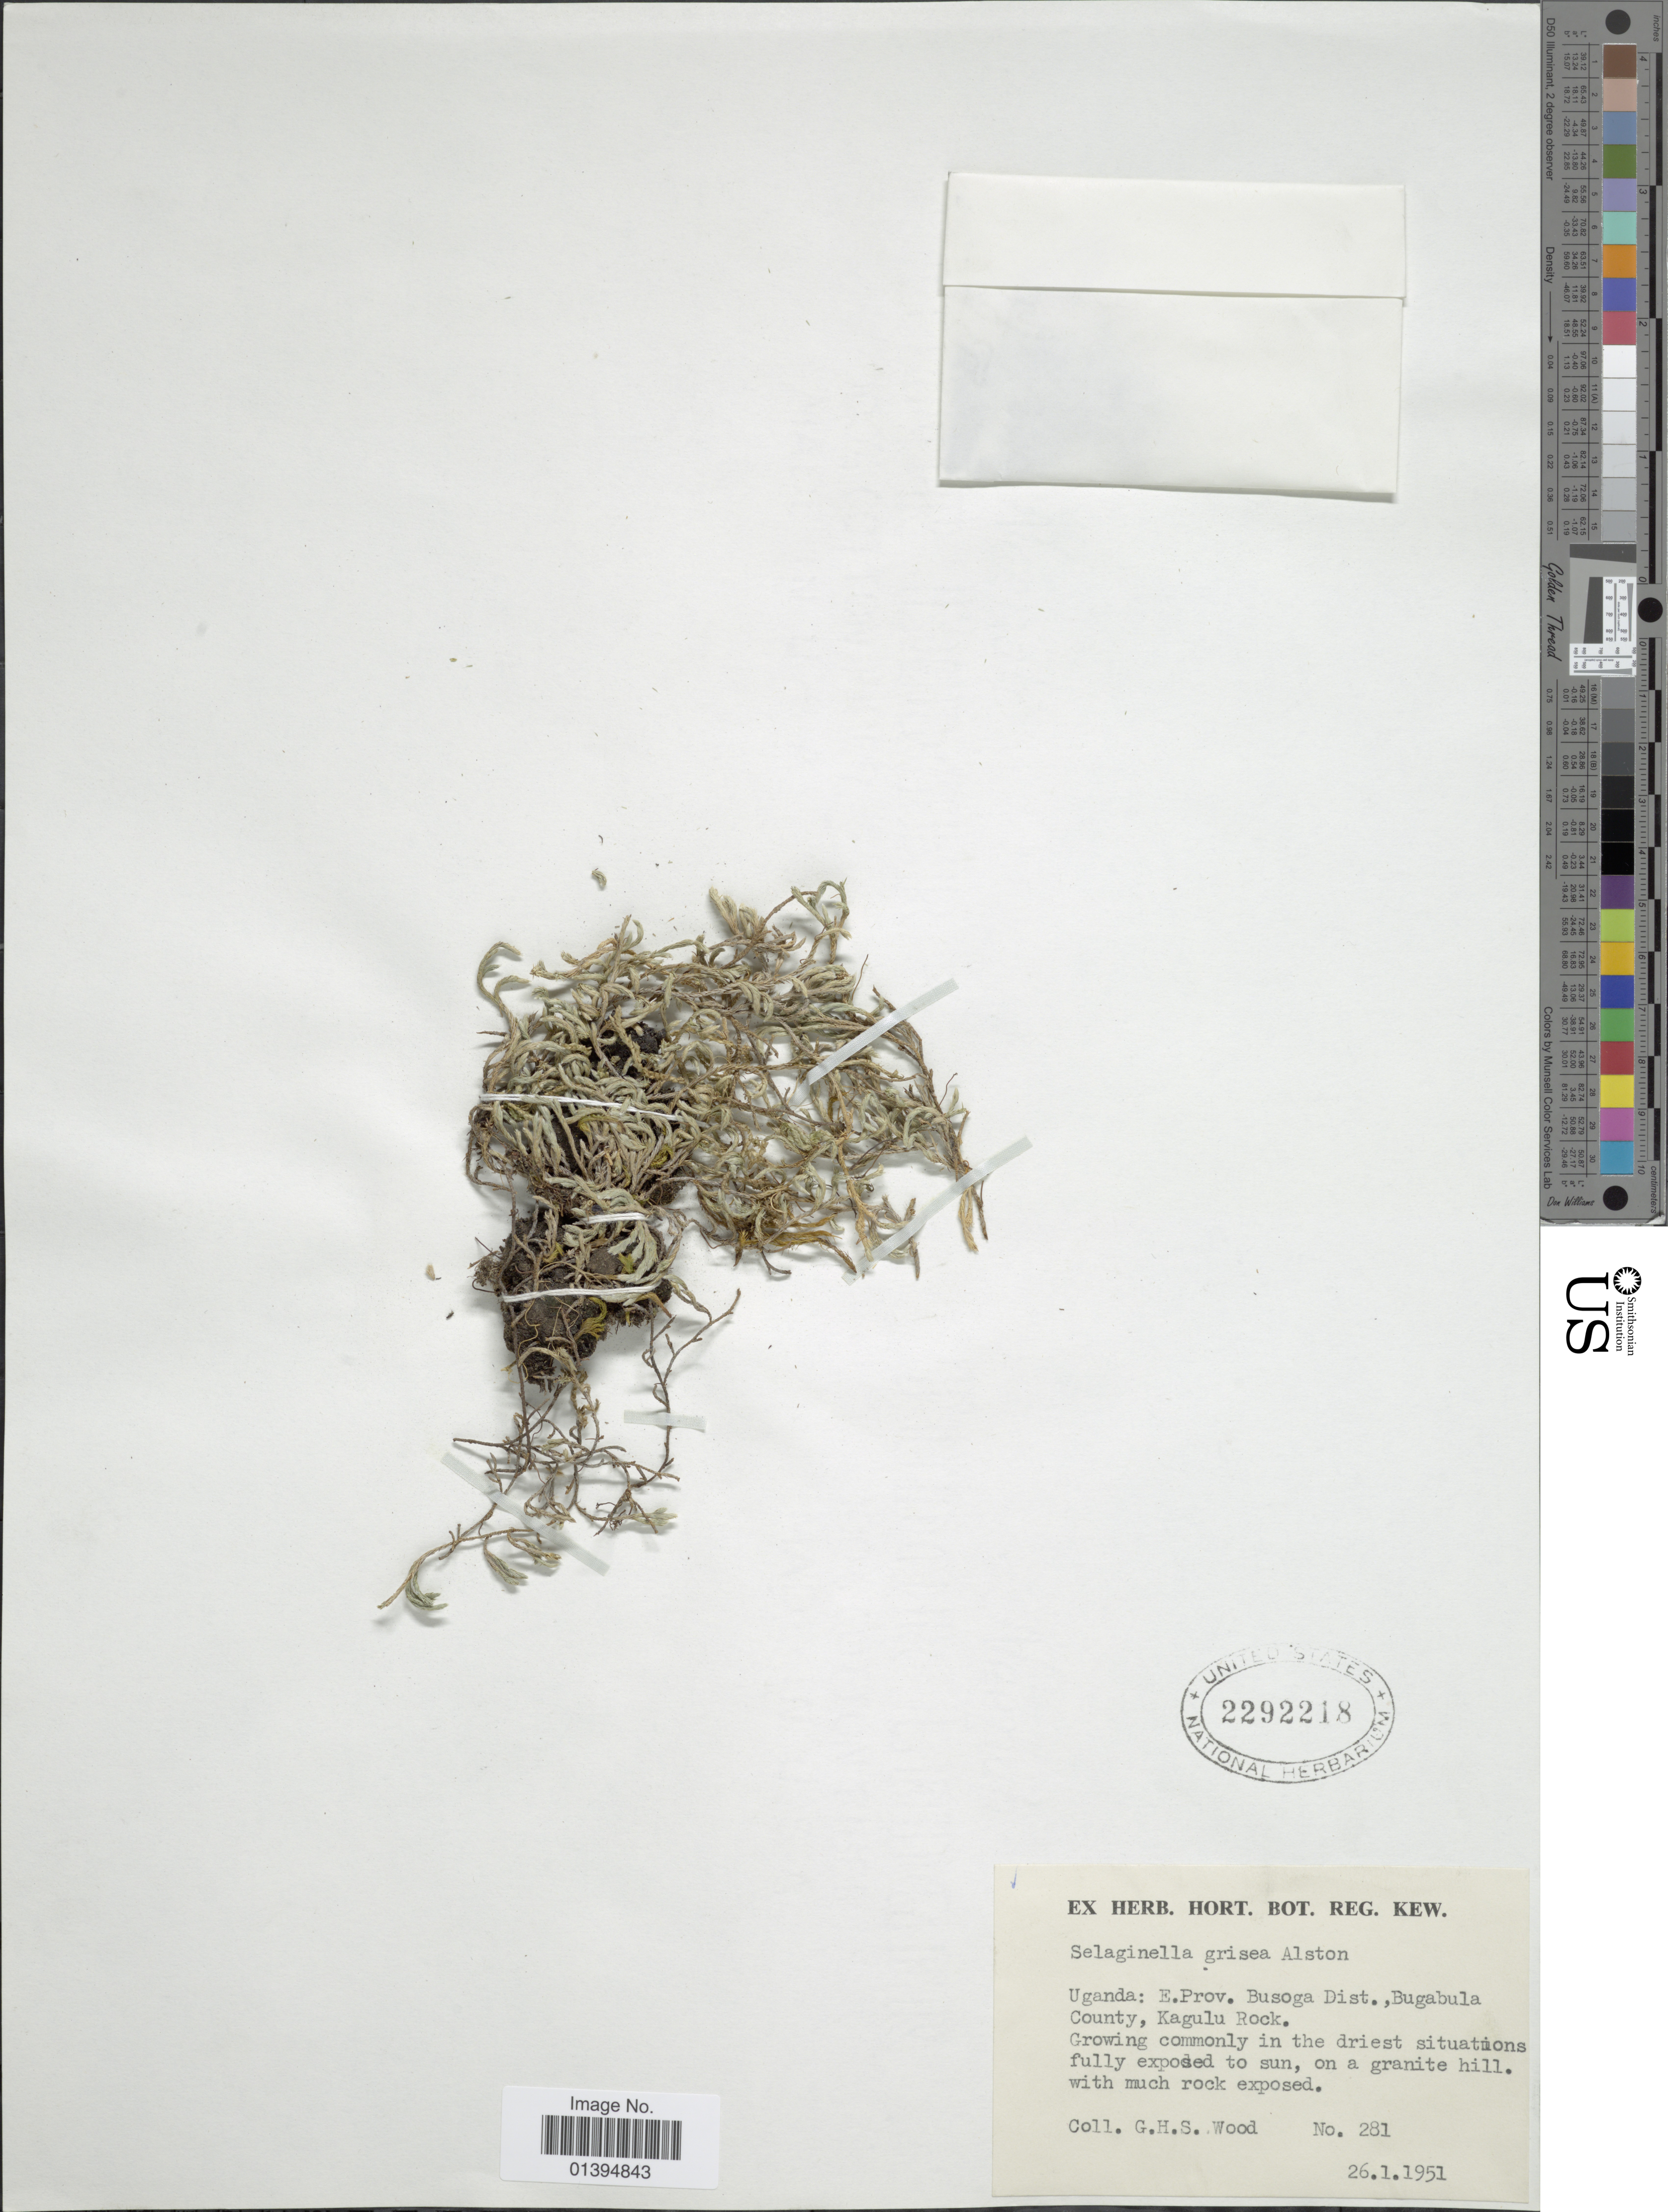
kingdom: Plantae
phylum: Tracheophyta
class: Lycopodiopsida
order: Selaginellales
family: Selaginellaceae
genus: Selaginella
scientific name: Selaginella grisea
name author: Alston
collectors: G. Wood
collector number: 281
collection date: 1951-01-26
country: Uganda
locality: E. Prov. Busoga Dist., Bugabula County, Kagulu Rock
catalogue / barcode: US 2292218